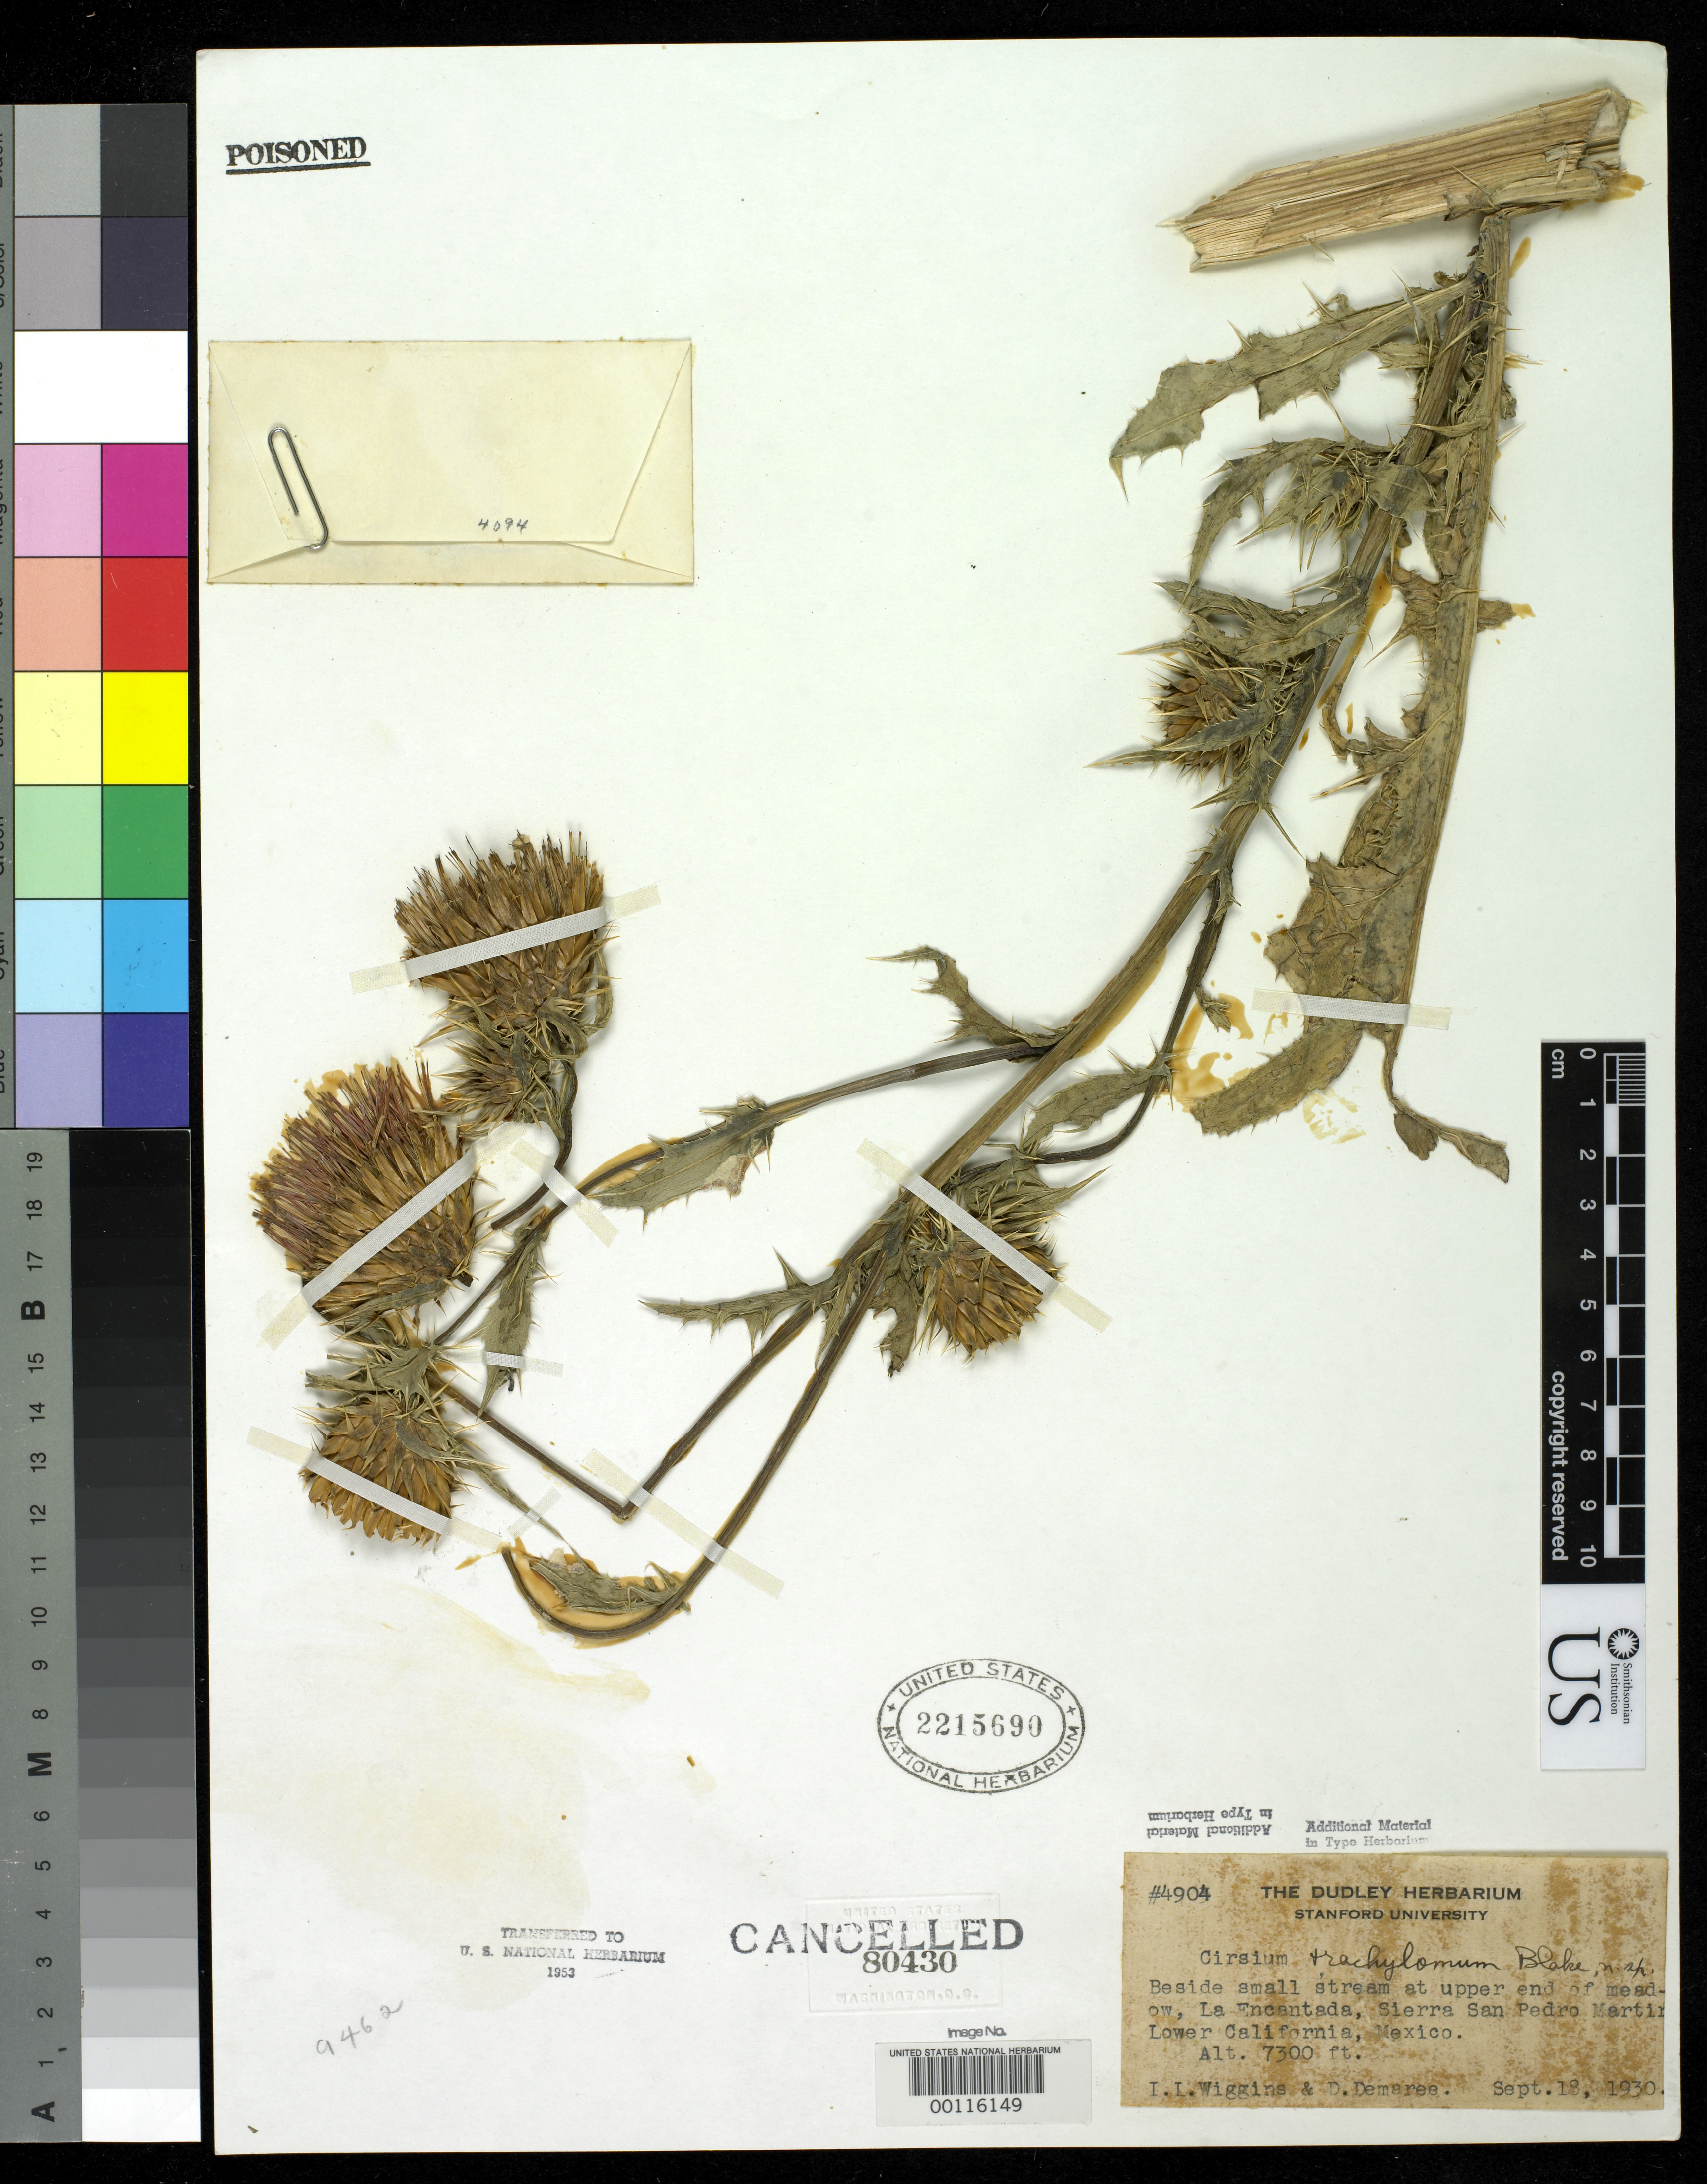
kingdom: Plantae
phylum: Tracheophyta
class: Magnoliopsida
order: Asterales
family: Asteraceae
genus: Cirsium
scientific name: Cirsium trachylomum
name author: S.F. Blake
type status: Isotype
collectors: I. L. Wiggins & D. Demaree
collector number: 4904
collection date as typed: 18 Sep 1930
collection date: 1930-09-18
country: Mexico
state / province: Baja California Norte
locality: Sierra San Pedro Martir.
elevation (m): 2225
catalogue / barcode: US 2215690